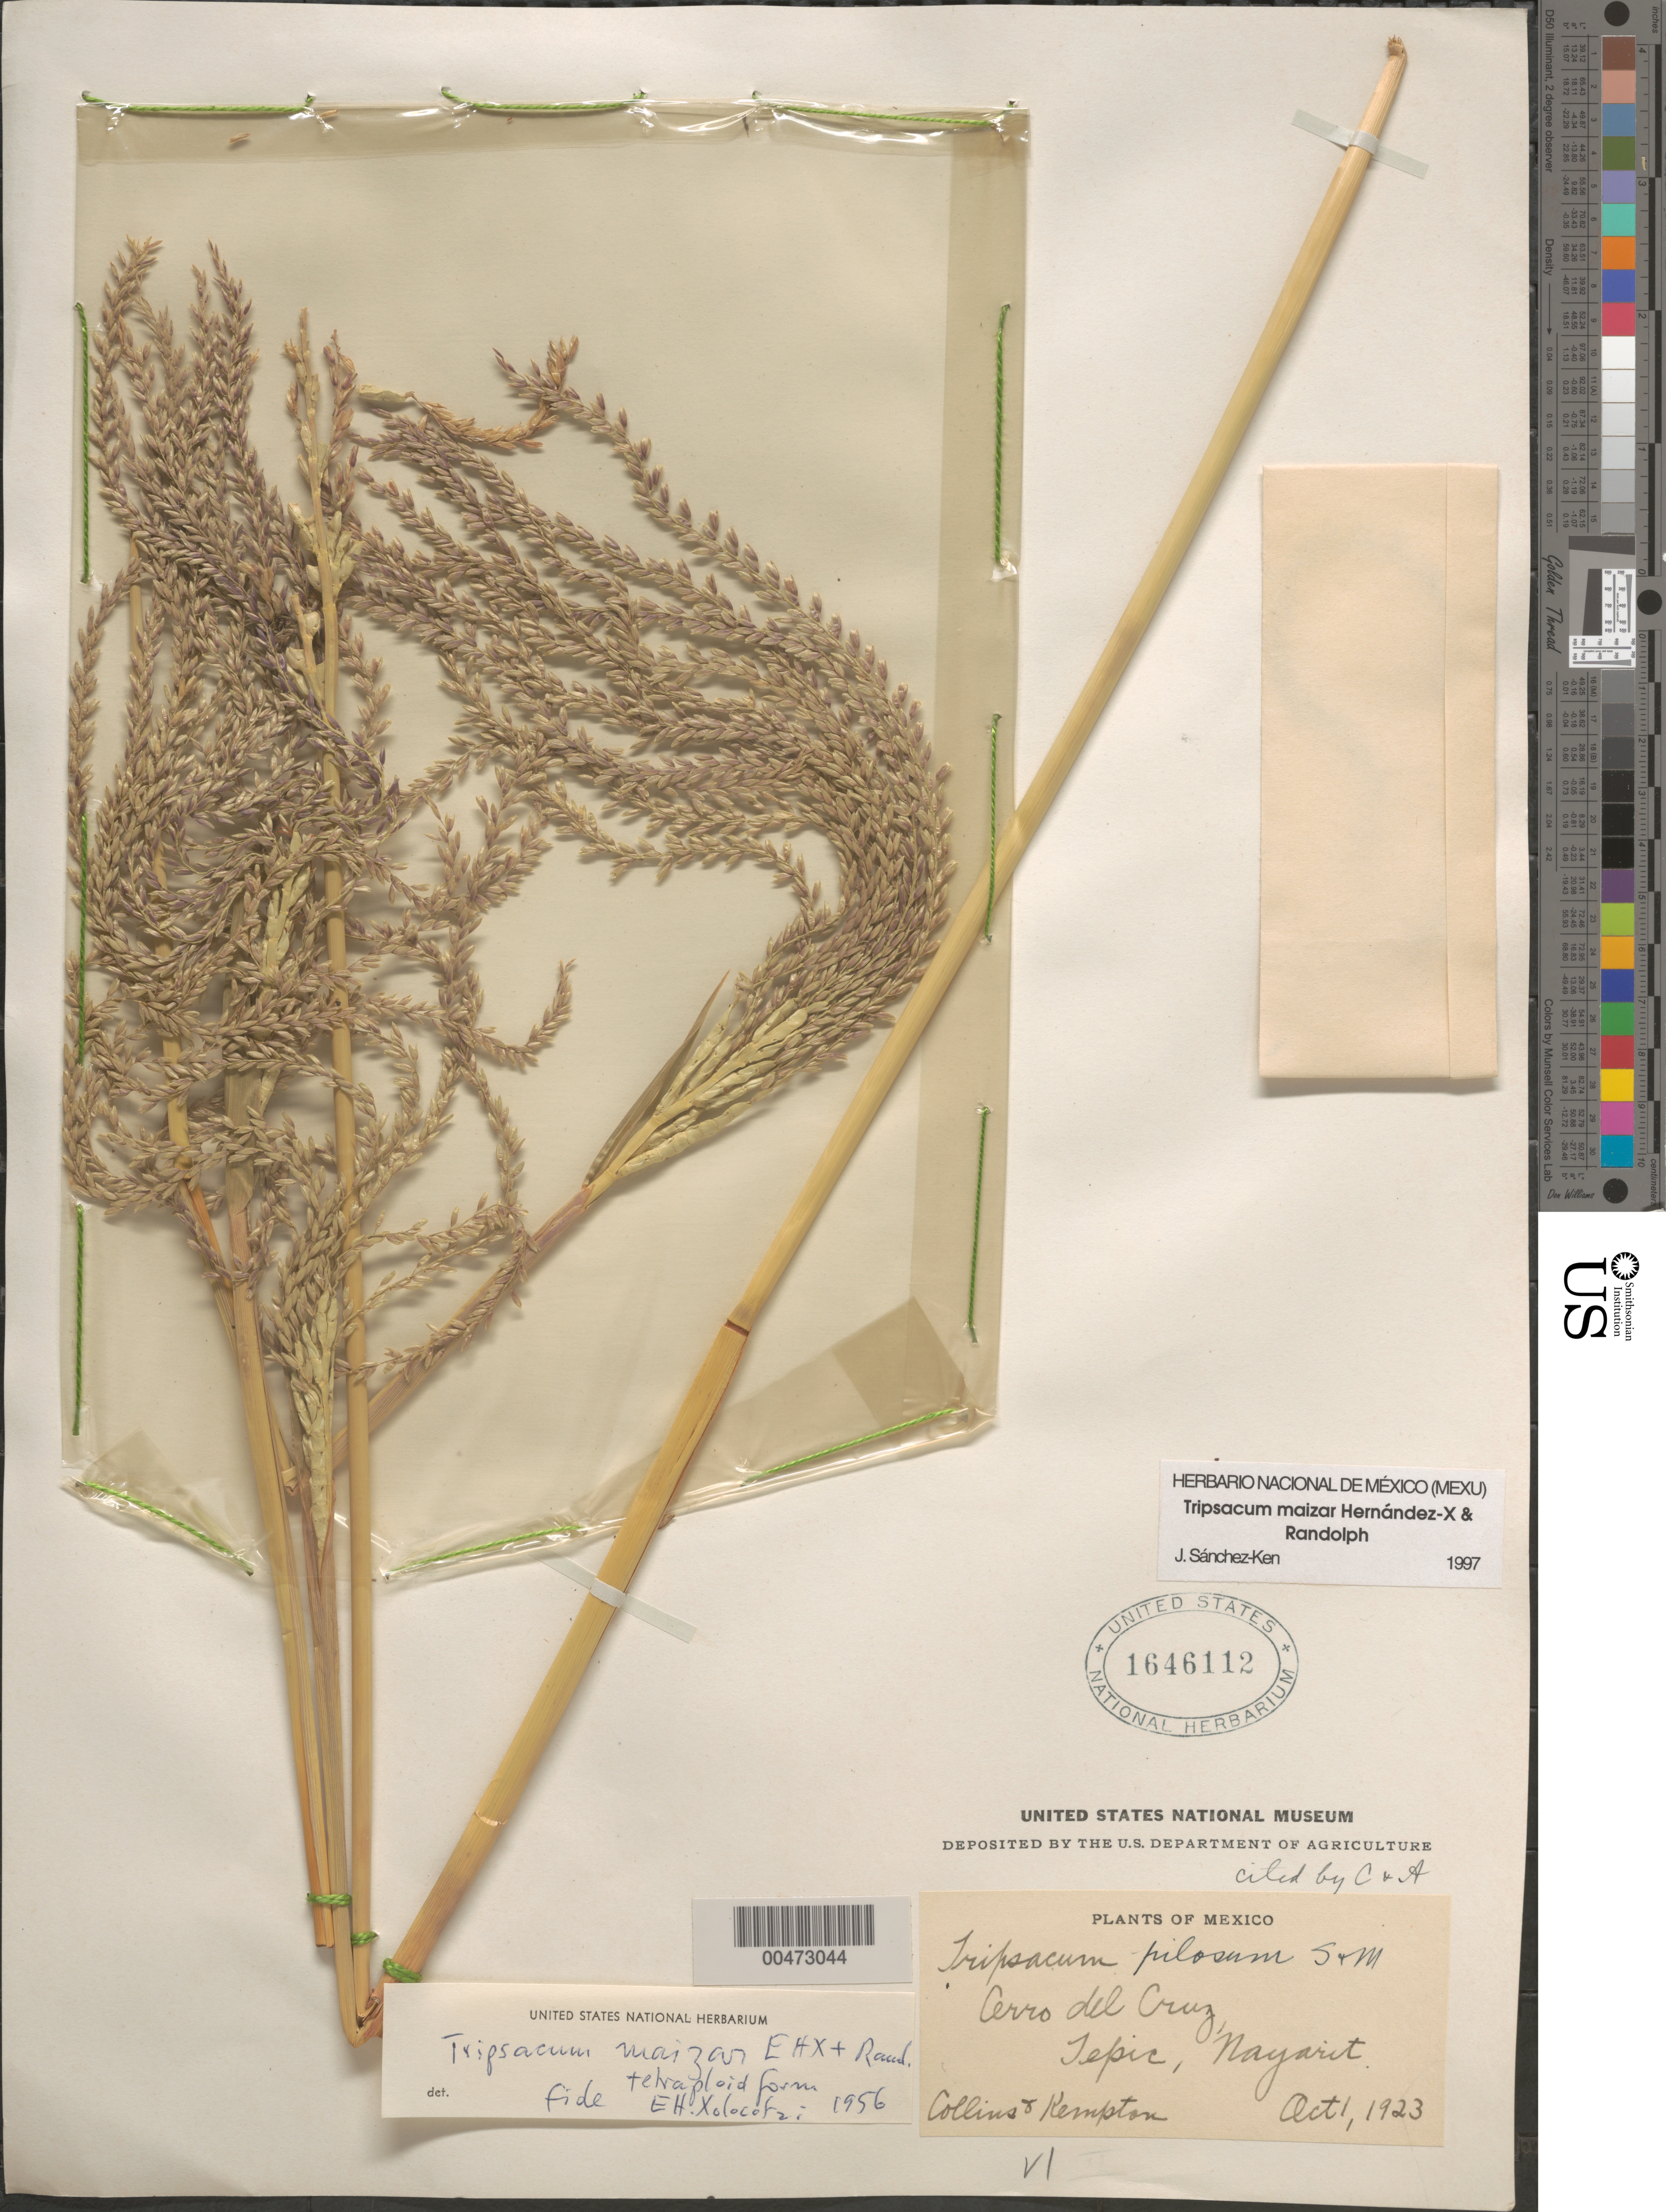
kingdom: Plantae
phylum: Tracheophyta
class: Liliopsida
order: Poales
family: Poaceae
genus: Tripsacum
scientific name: Tripsacum maizar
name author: Hern.-Xol. & Randolph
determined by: Hernández-Xolocotzi, E. I.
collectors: -. Collins & -. Kempton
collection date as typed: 1 Oct 1923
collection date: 1923-10-01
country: Mexico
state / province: Nayarit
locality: Cerro del Cruz, Tepic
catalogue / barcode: US 1646112